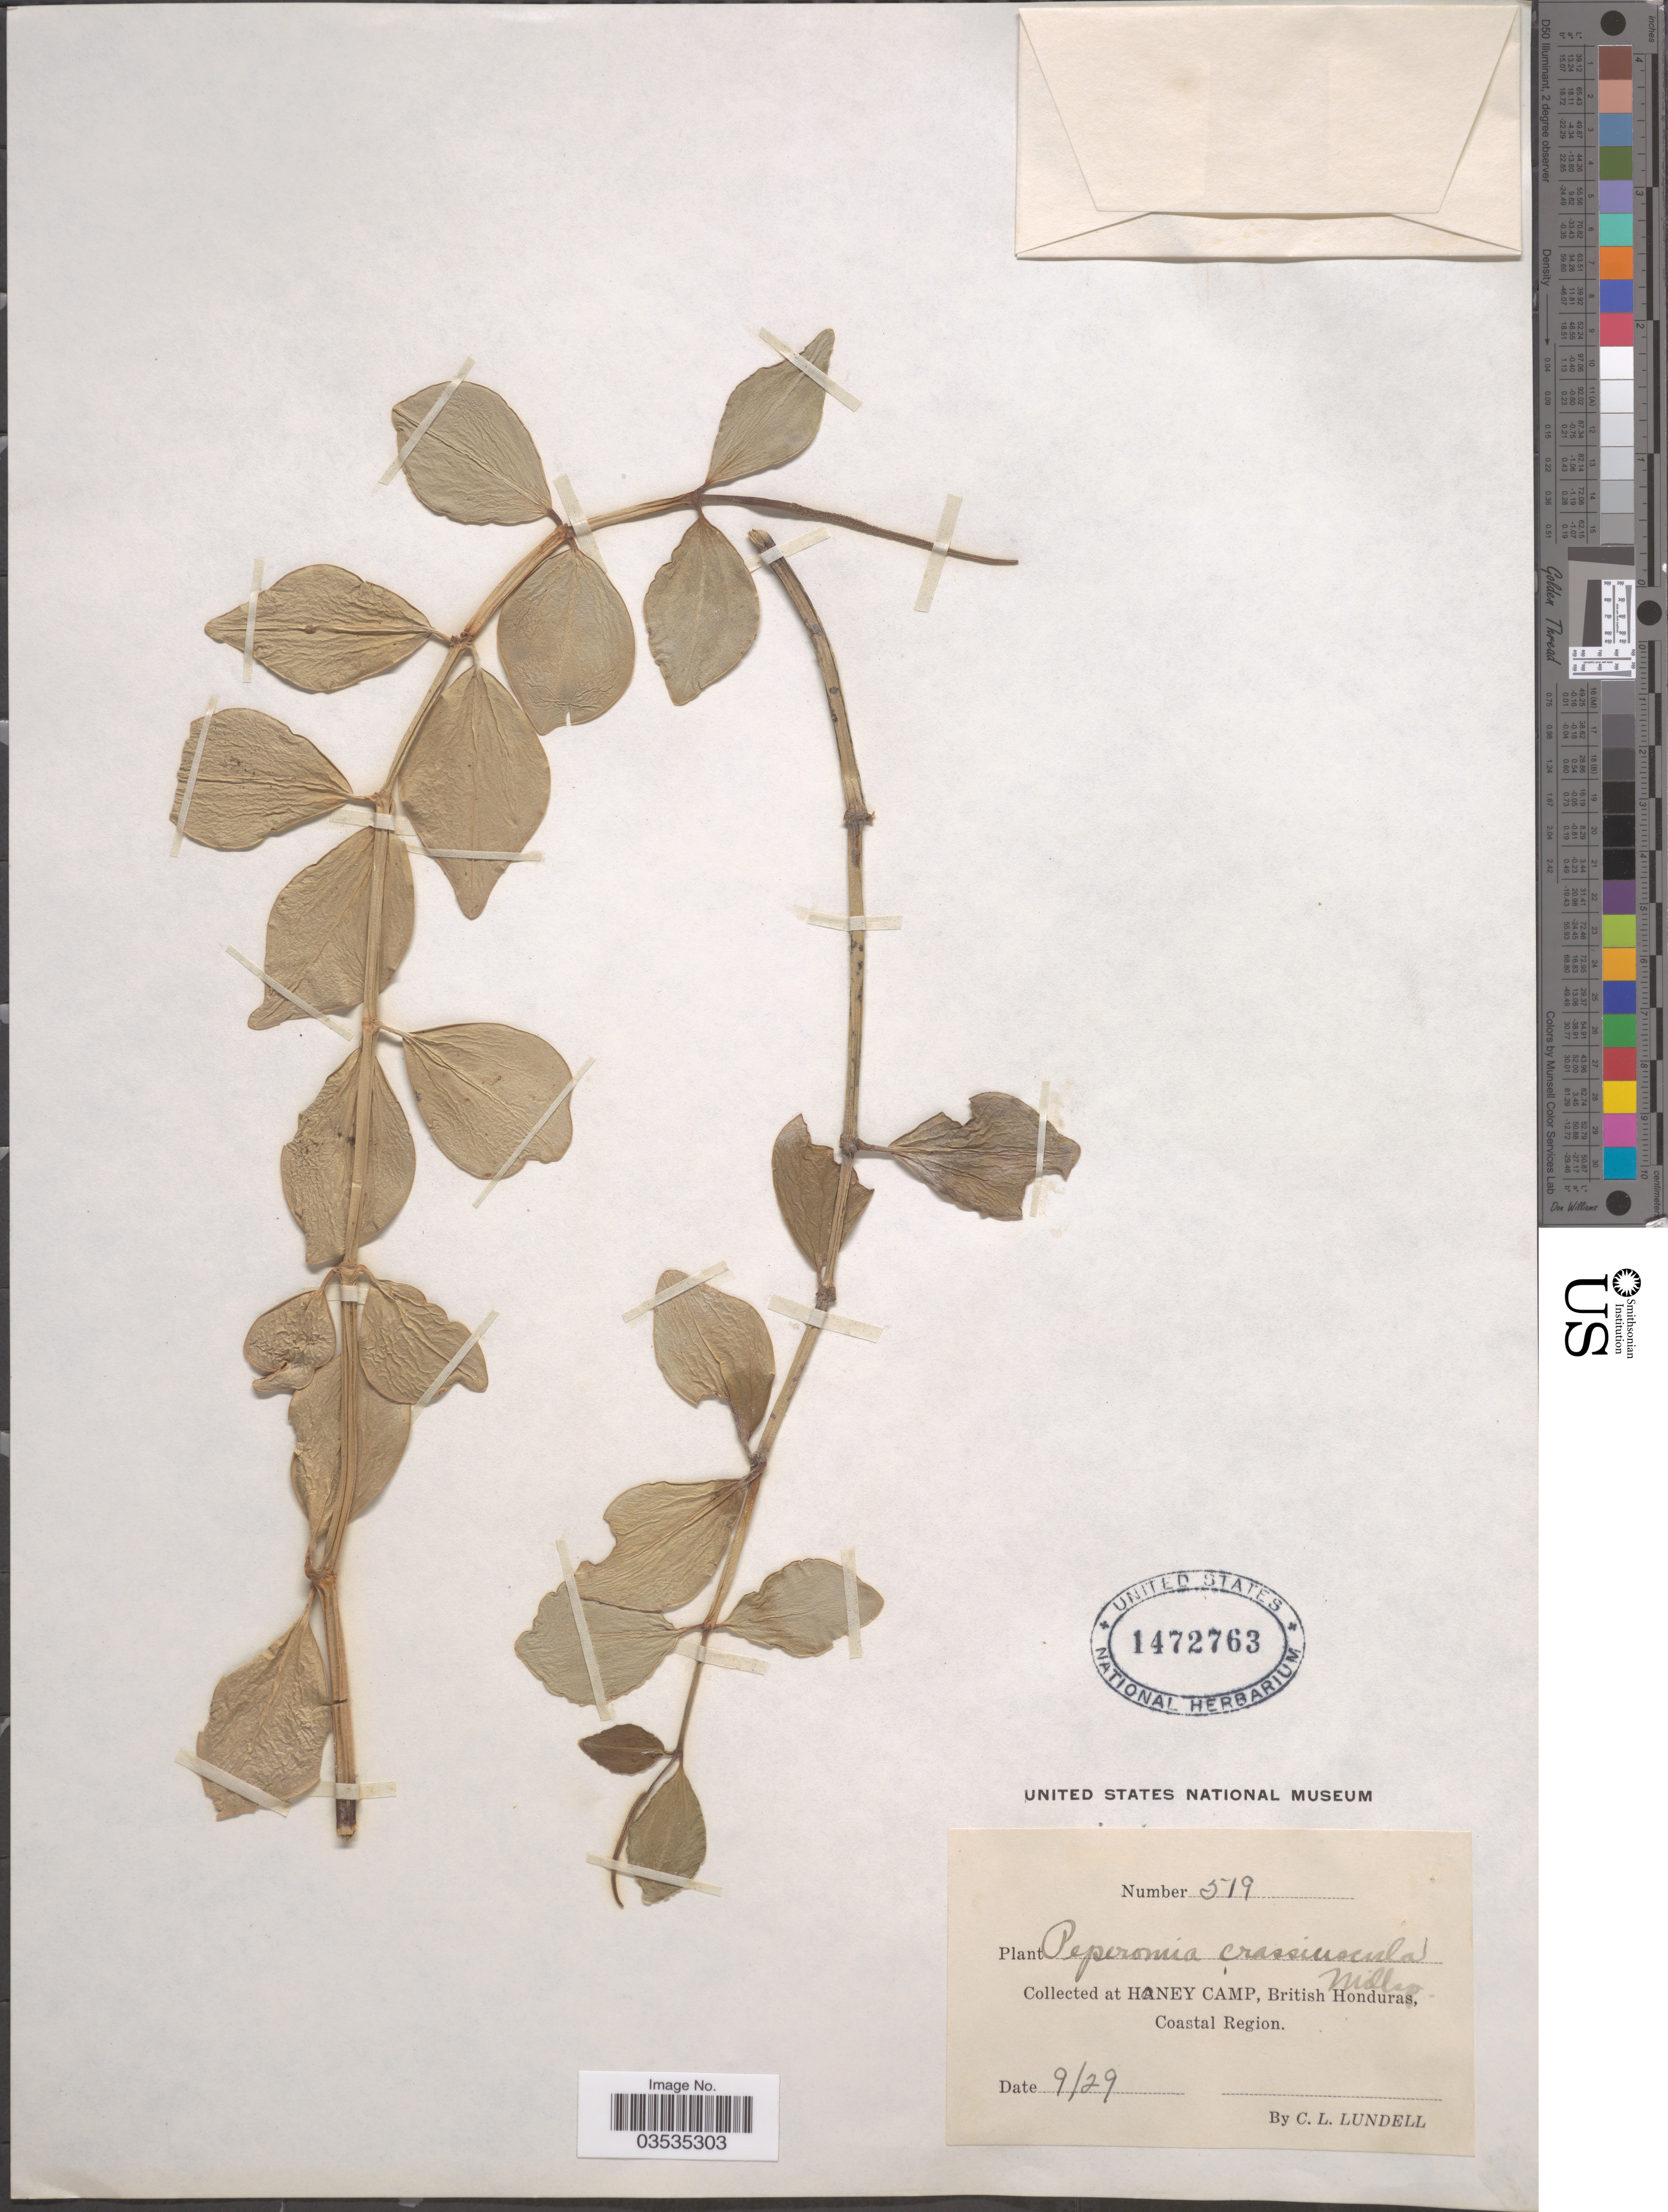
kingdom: Plantae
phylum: Tracheophyta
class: Magnoliopsida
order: Piperales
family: Piperaceae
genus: Peperomia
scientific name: Peperomia crassiuscula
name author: Millsp.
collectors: C. L. Lundell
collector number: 519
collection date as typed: Transcribed d/m/y: /9/29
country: Belize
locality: Honey Camp, British Honduras, Coastal Region.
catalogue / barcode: US 1472763